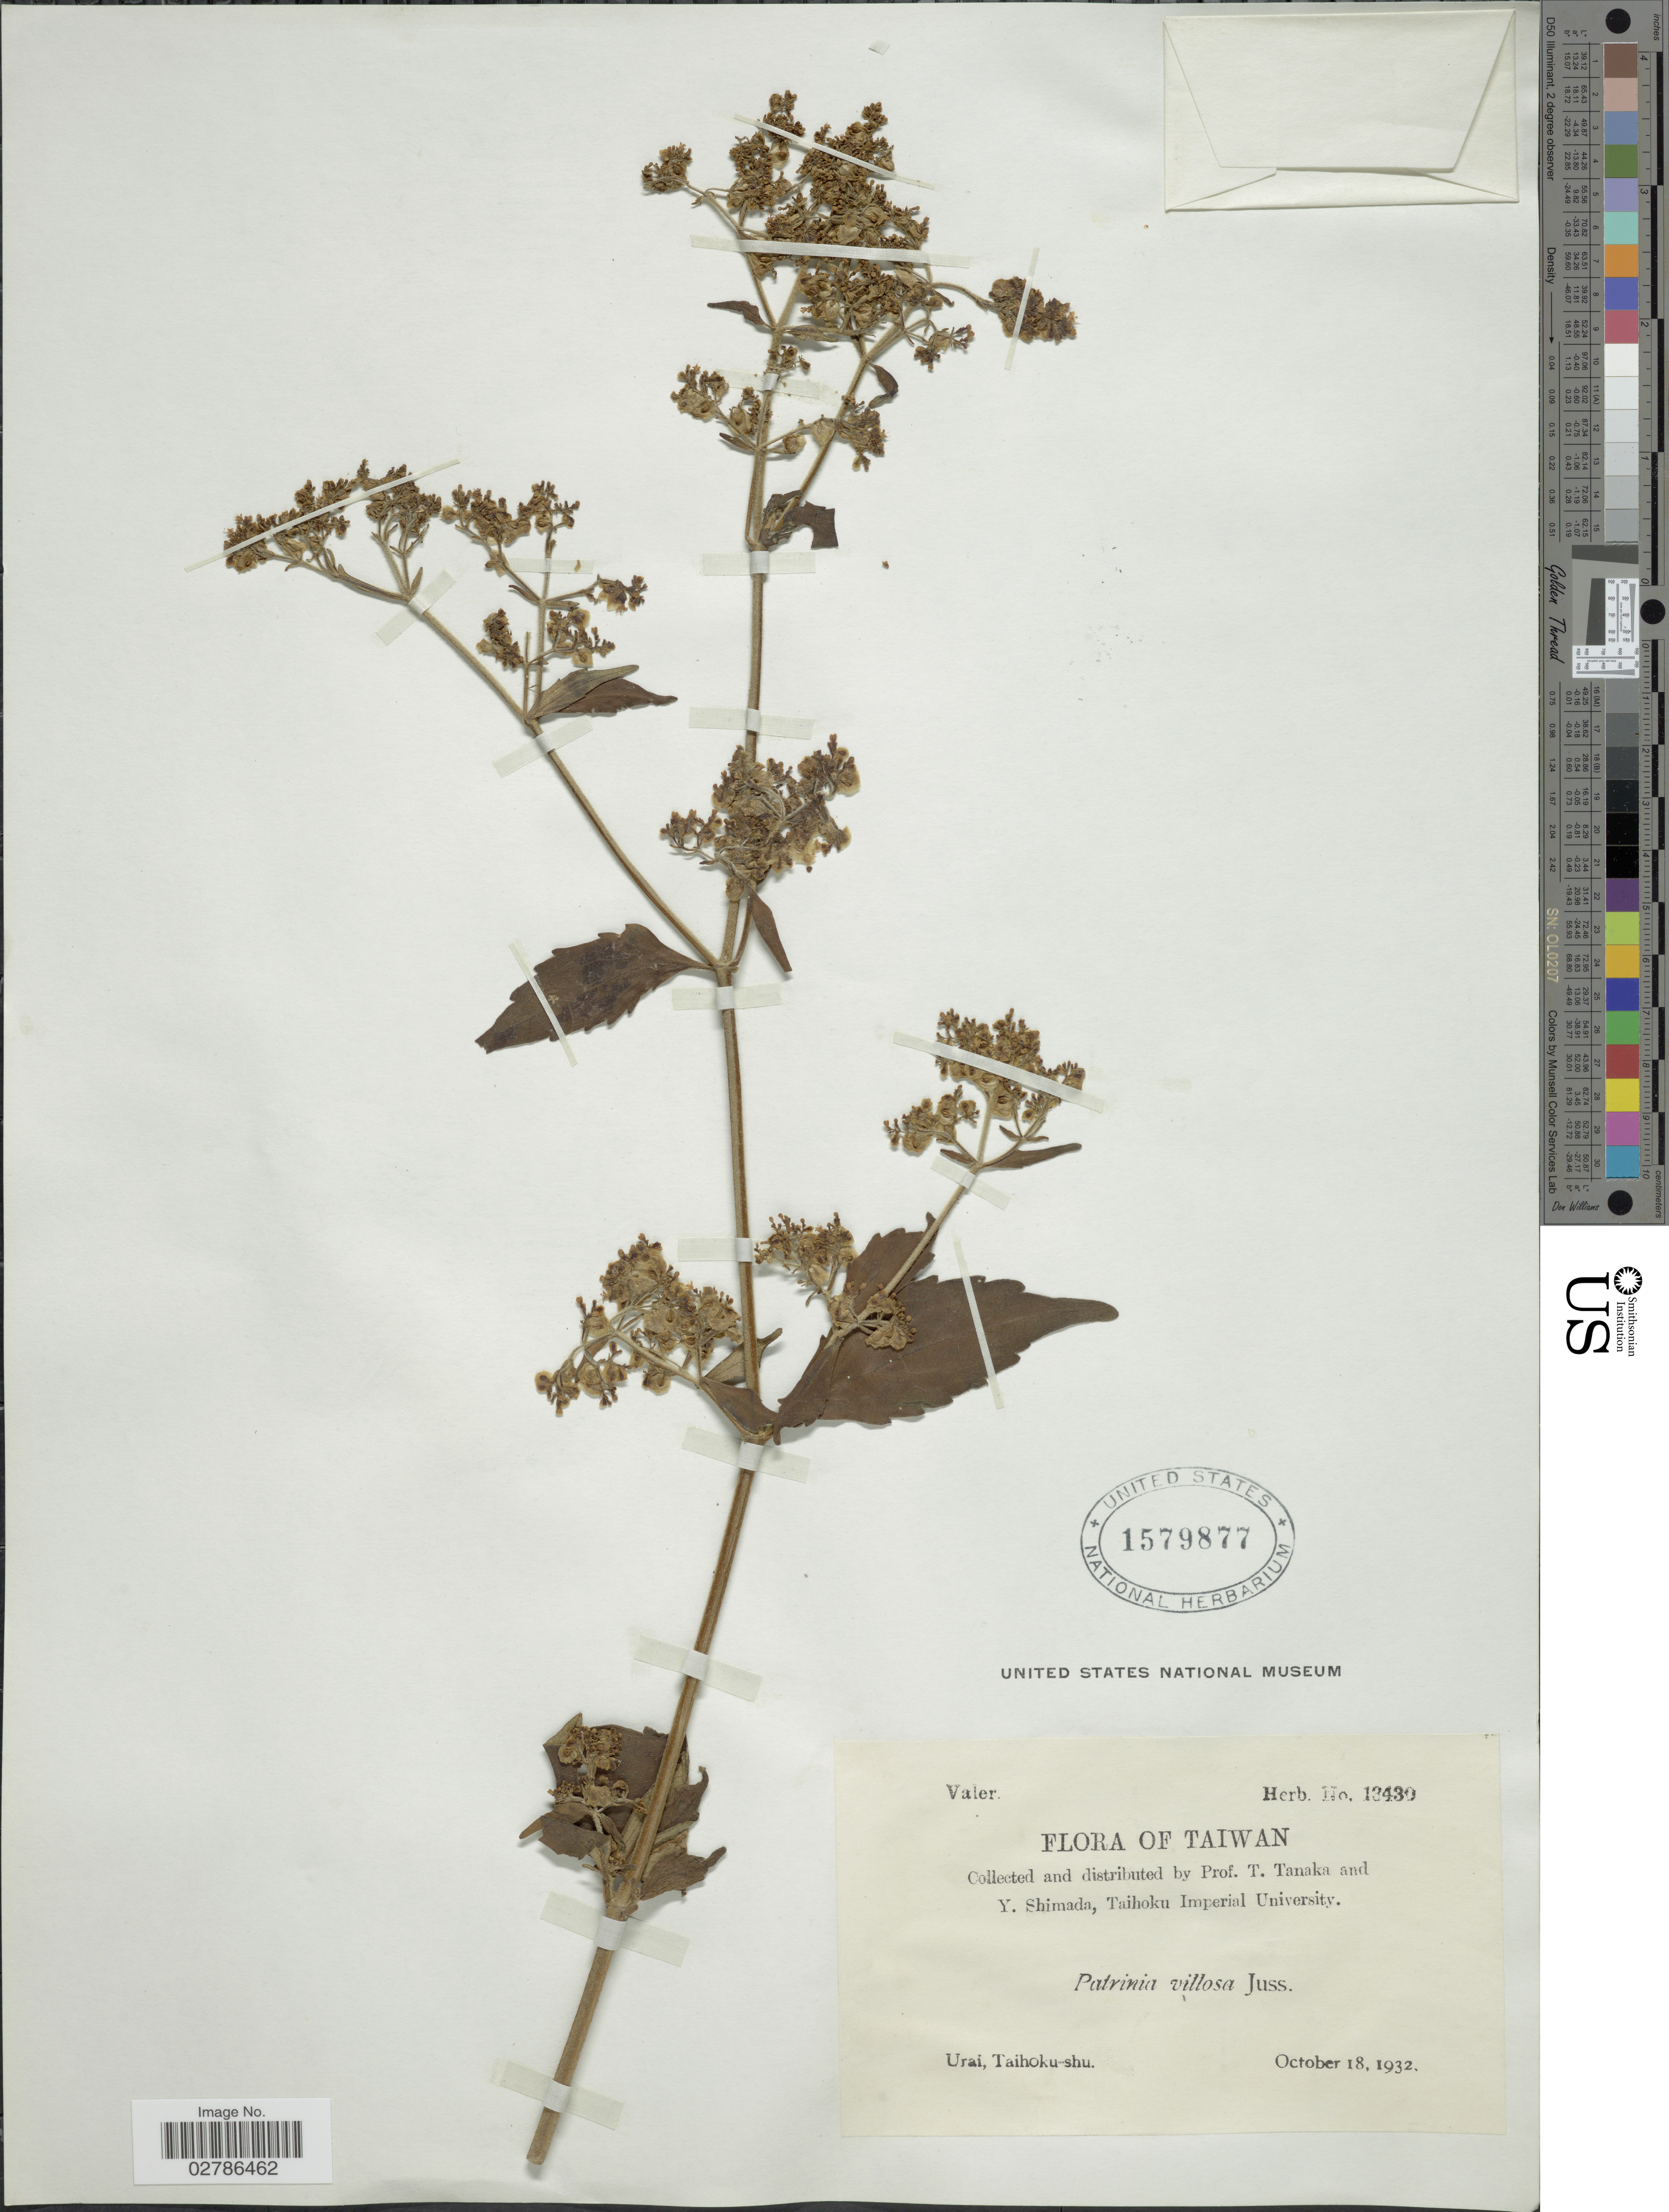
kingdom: Plantae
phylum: Tracheophyta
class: Magnoliopsida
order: Dipsacales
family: Caprifoliaceae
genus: Patrinia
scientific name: Patrinia villosa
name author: (Thunb.) Dufr.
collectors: T. Tanaka & Y. Shimada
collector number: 13430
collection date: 1932-10-18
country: Taiwan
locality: Urai, Taihoku-shu.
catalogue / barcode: US 1579877